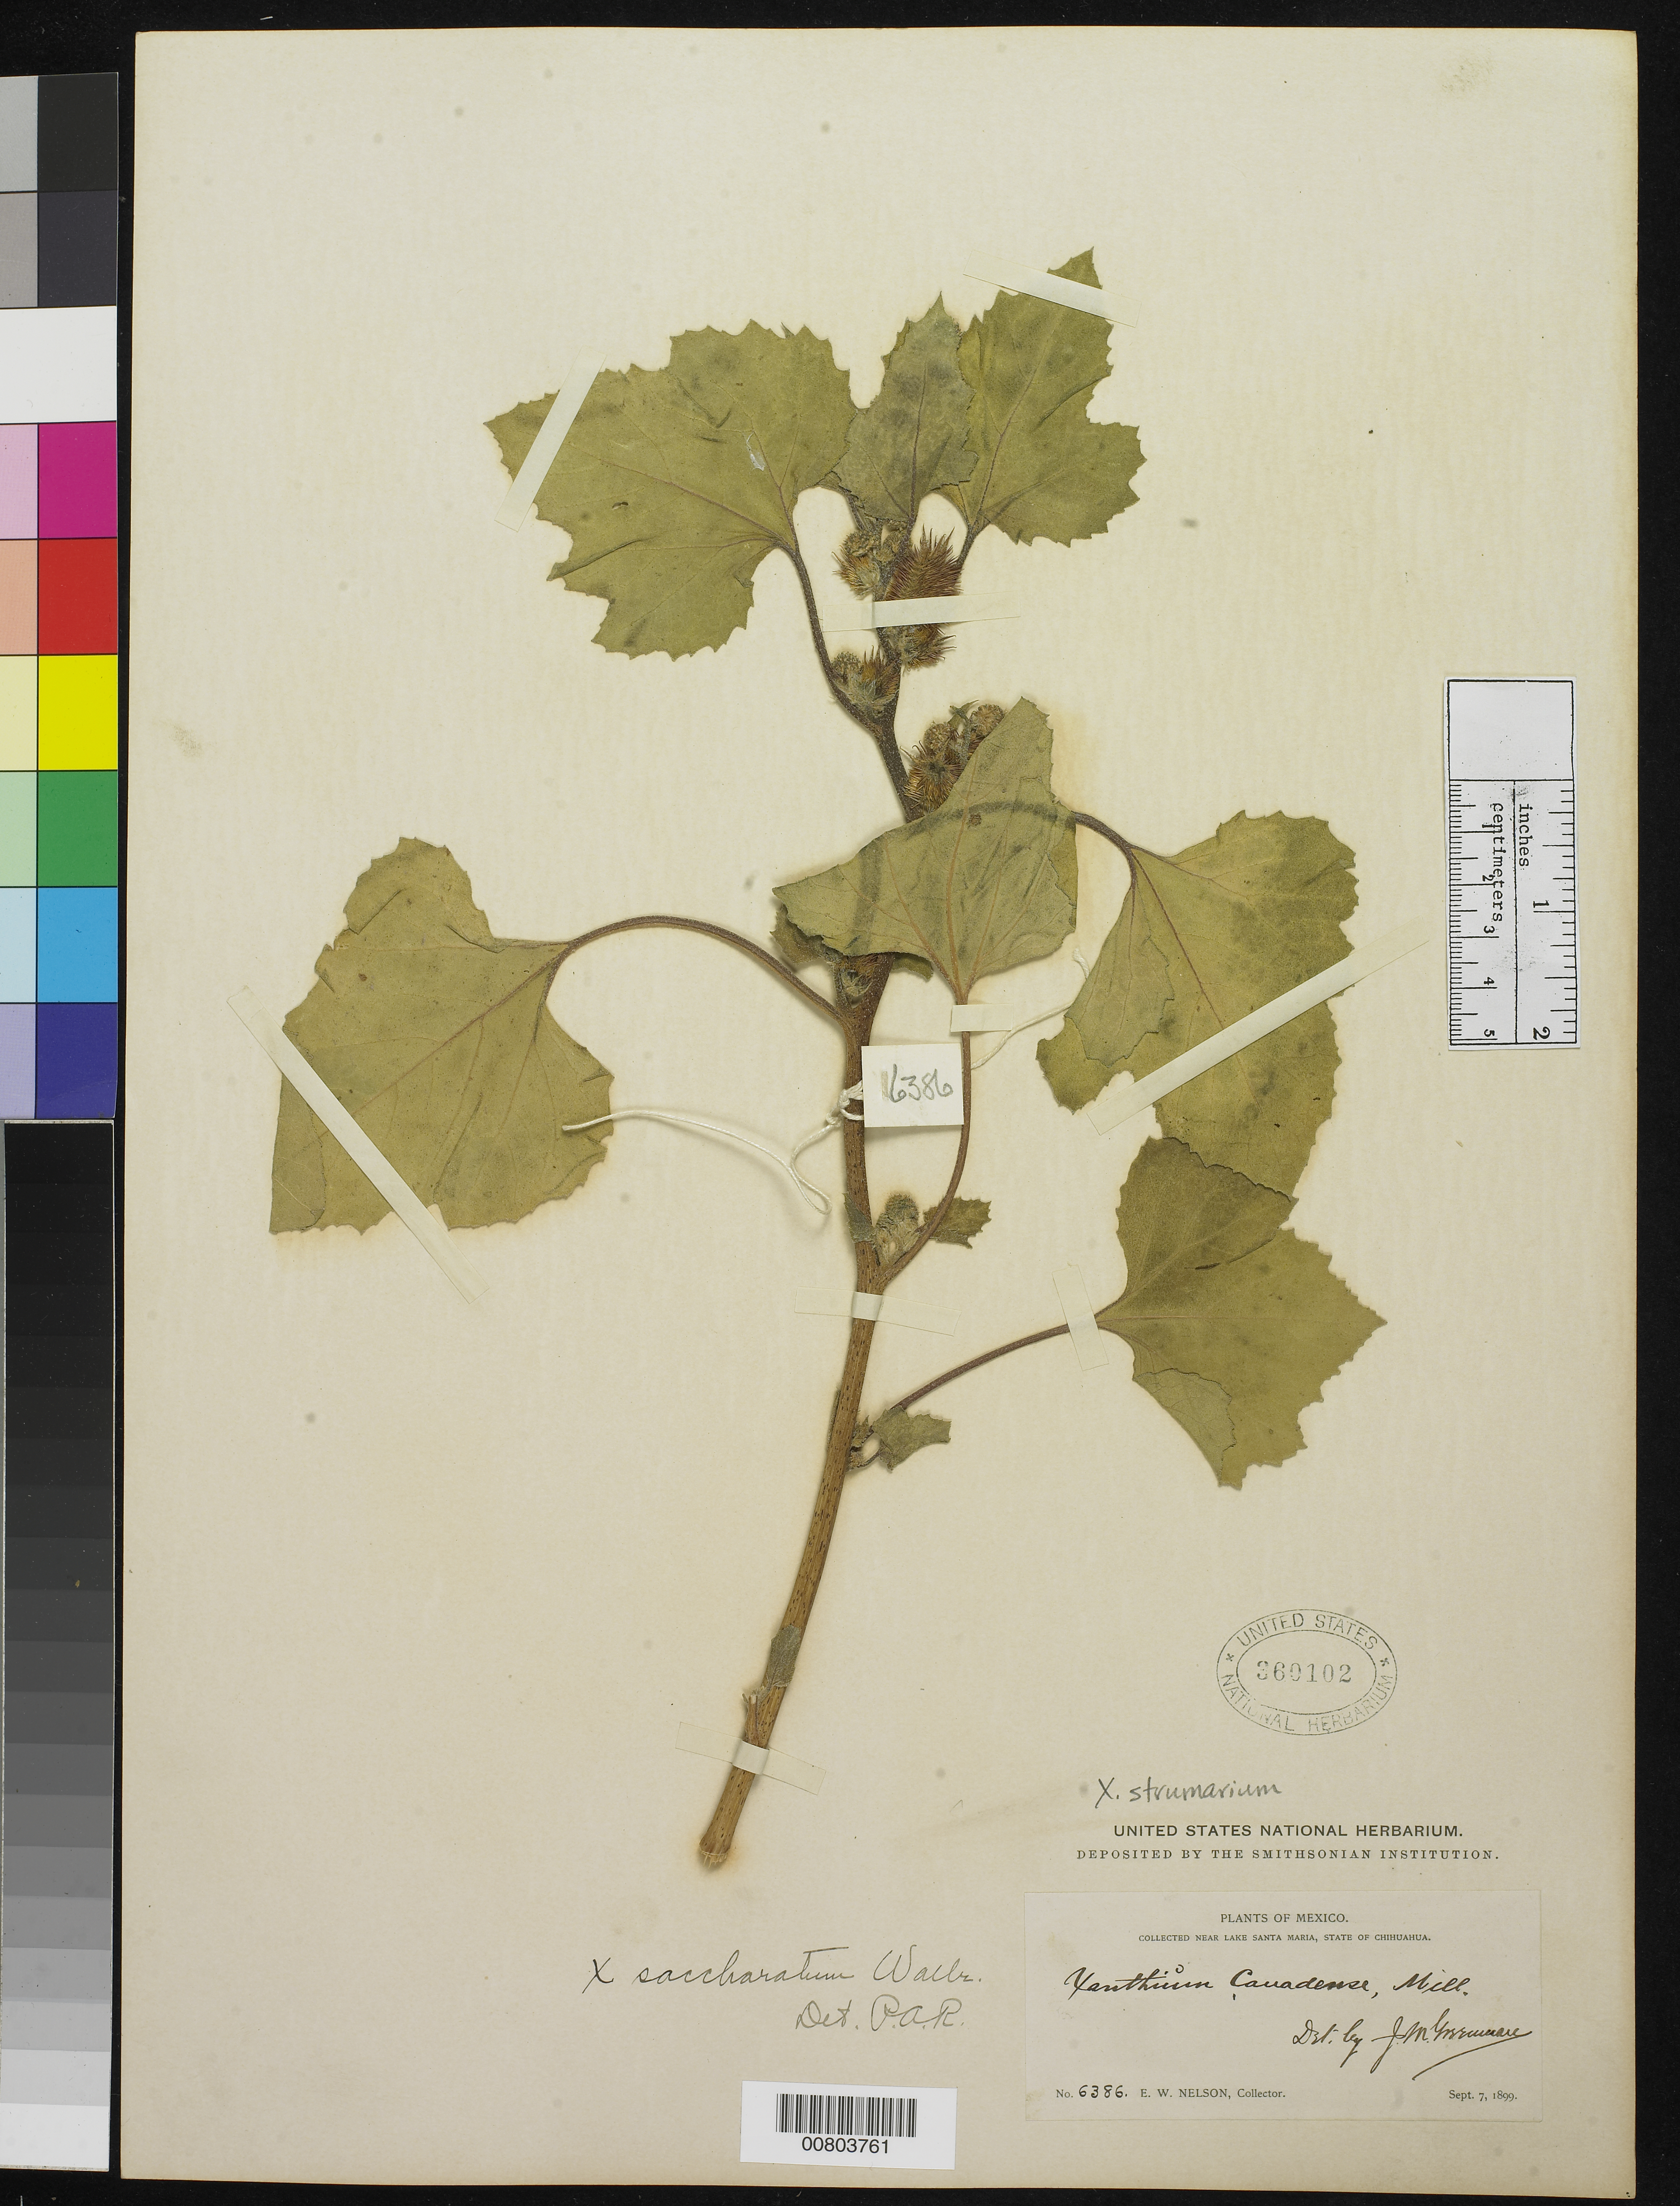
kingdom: Plantae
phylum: Tracheophyta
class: Magnoliopsida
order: Asterales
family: Asteraceae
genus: Xanthium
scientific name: Xanthium strumarium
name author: L.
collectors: E. W. Nelson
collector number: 6386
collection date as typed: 07 Sep 1899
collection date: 1899-09-07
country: Mexico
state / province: Chihuahua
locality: Near Lake Santa Maria, Chihuahua.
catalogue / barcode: US 360102